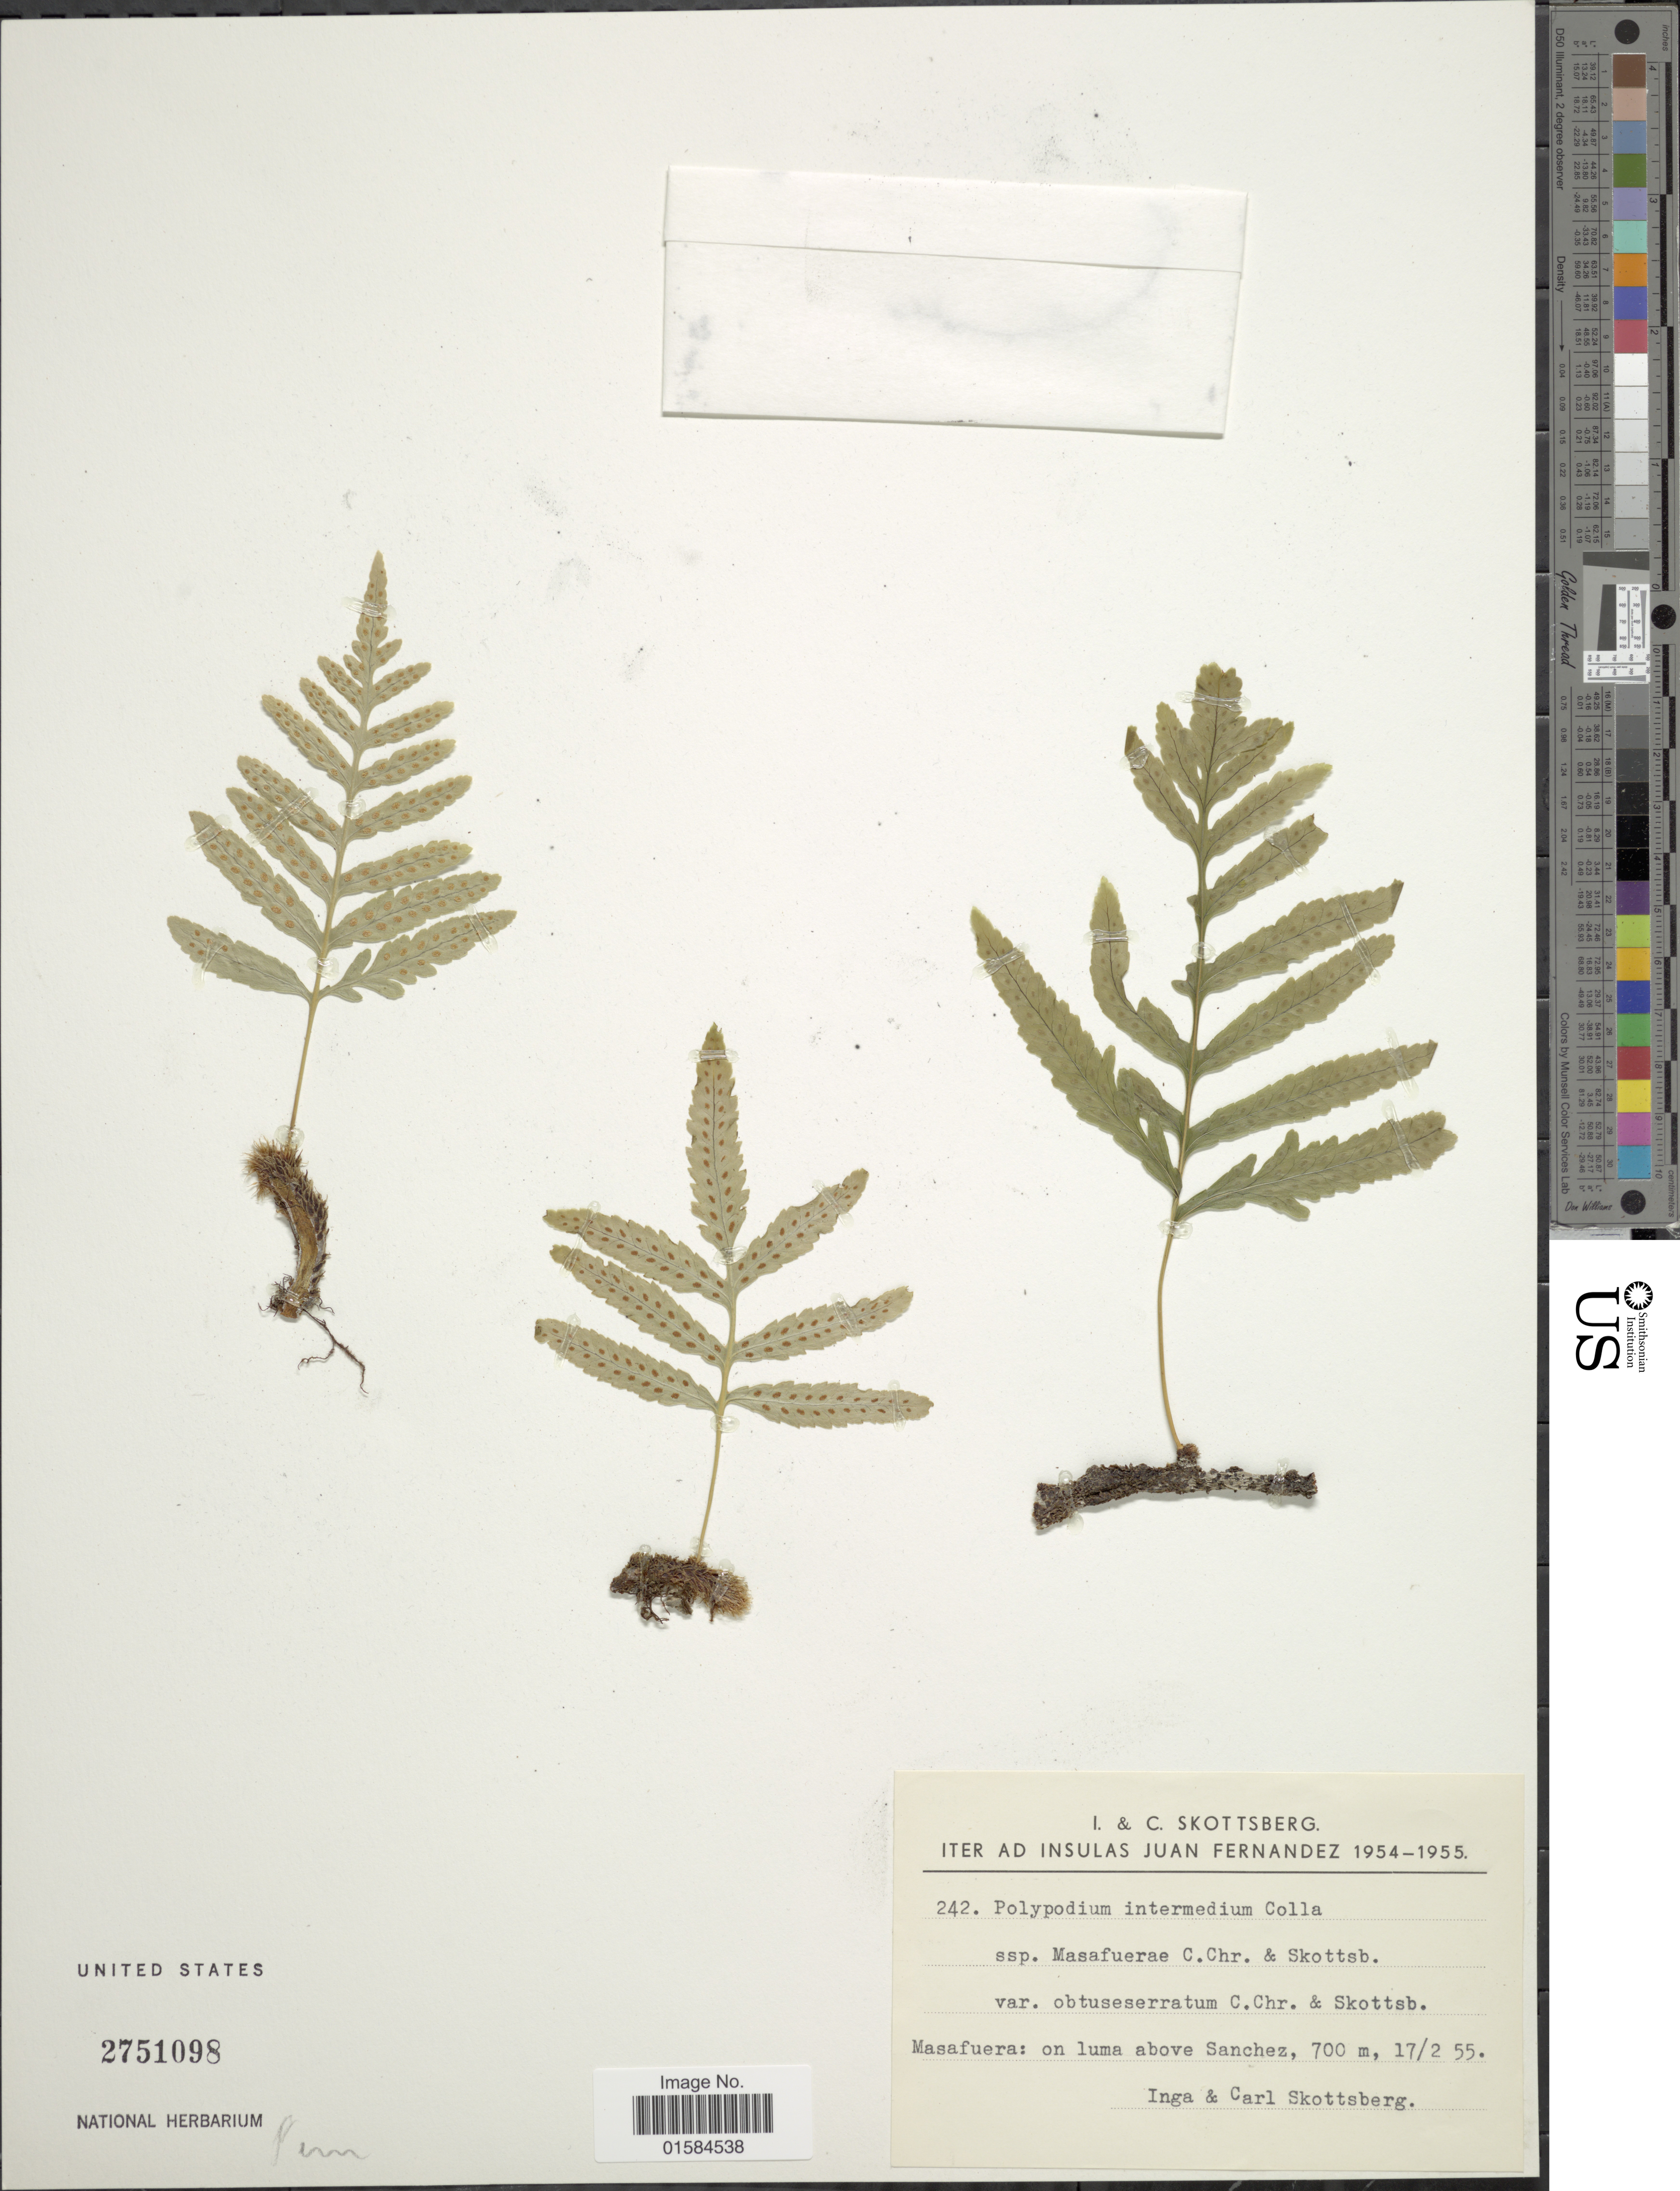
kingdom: Plantae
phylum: Tracheophyta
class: Polypodiopsida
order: Polypodiales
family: Polypodiaceae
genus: Synammia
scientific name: Synammia intermedia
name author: (Colla) G. Kunkel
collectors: I. Skottsberg & C. Skottsberg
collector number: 242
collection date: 1955-02-17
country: Chile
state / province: Valparaíso (V)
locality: Insulas Juan Fernandez, Masafuera: on luma above Sanchez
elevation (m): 700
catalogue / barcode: US 2751098